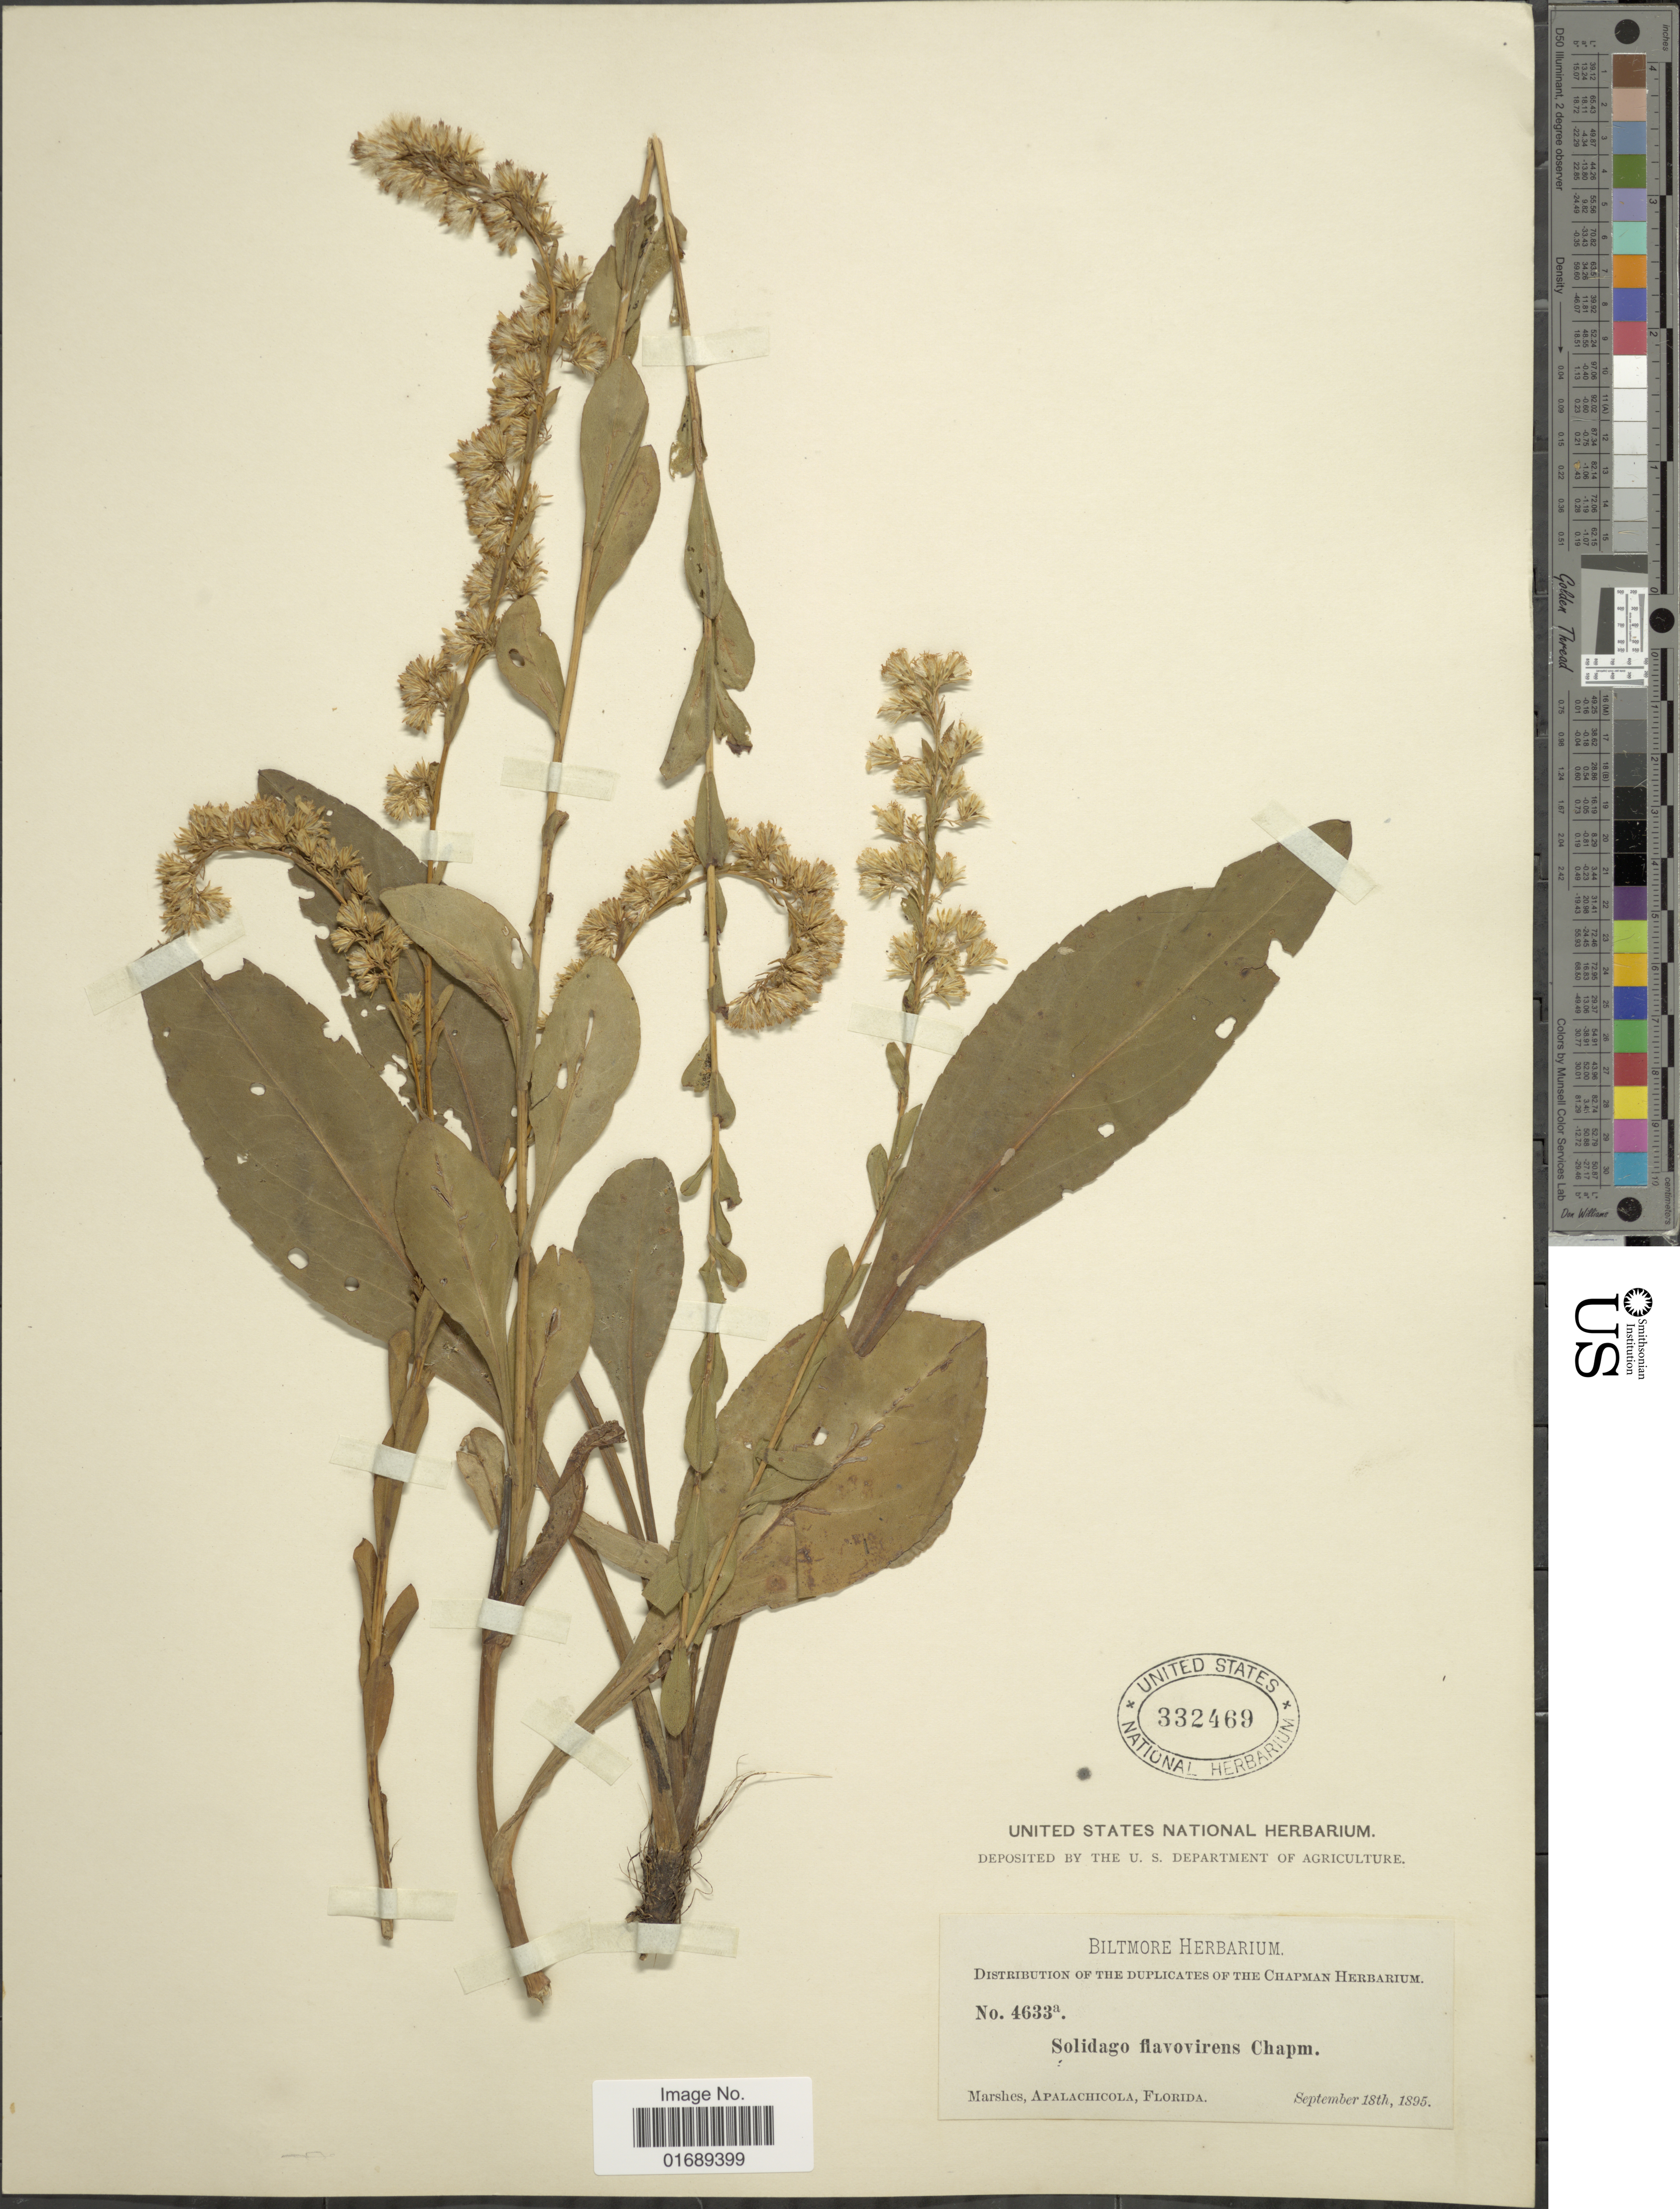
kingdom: Plantae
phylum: Tracheophyta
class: Magnoliopsida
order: Asterales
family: Asteraceae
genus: Solidago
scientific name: Solidago patula var. strictula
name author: Torr. & A. Gray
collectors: ex herb. Biltmore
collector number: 4633a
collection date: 1895-09-18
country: United States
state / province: Florida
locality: Marshes, Apalachicola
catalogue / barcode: US 332469